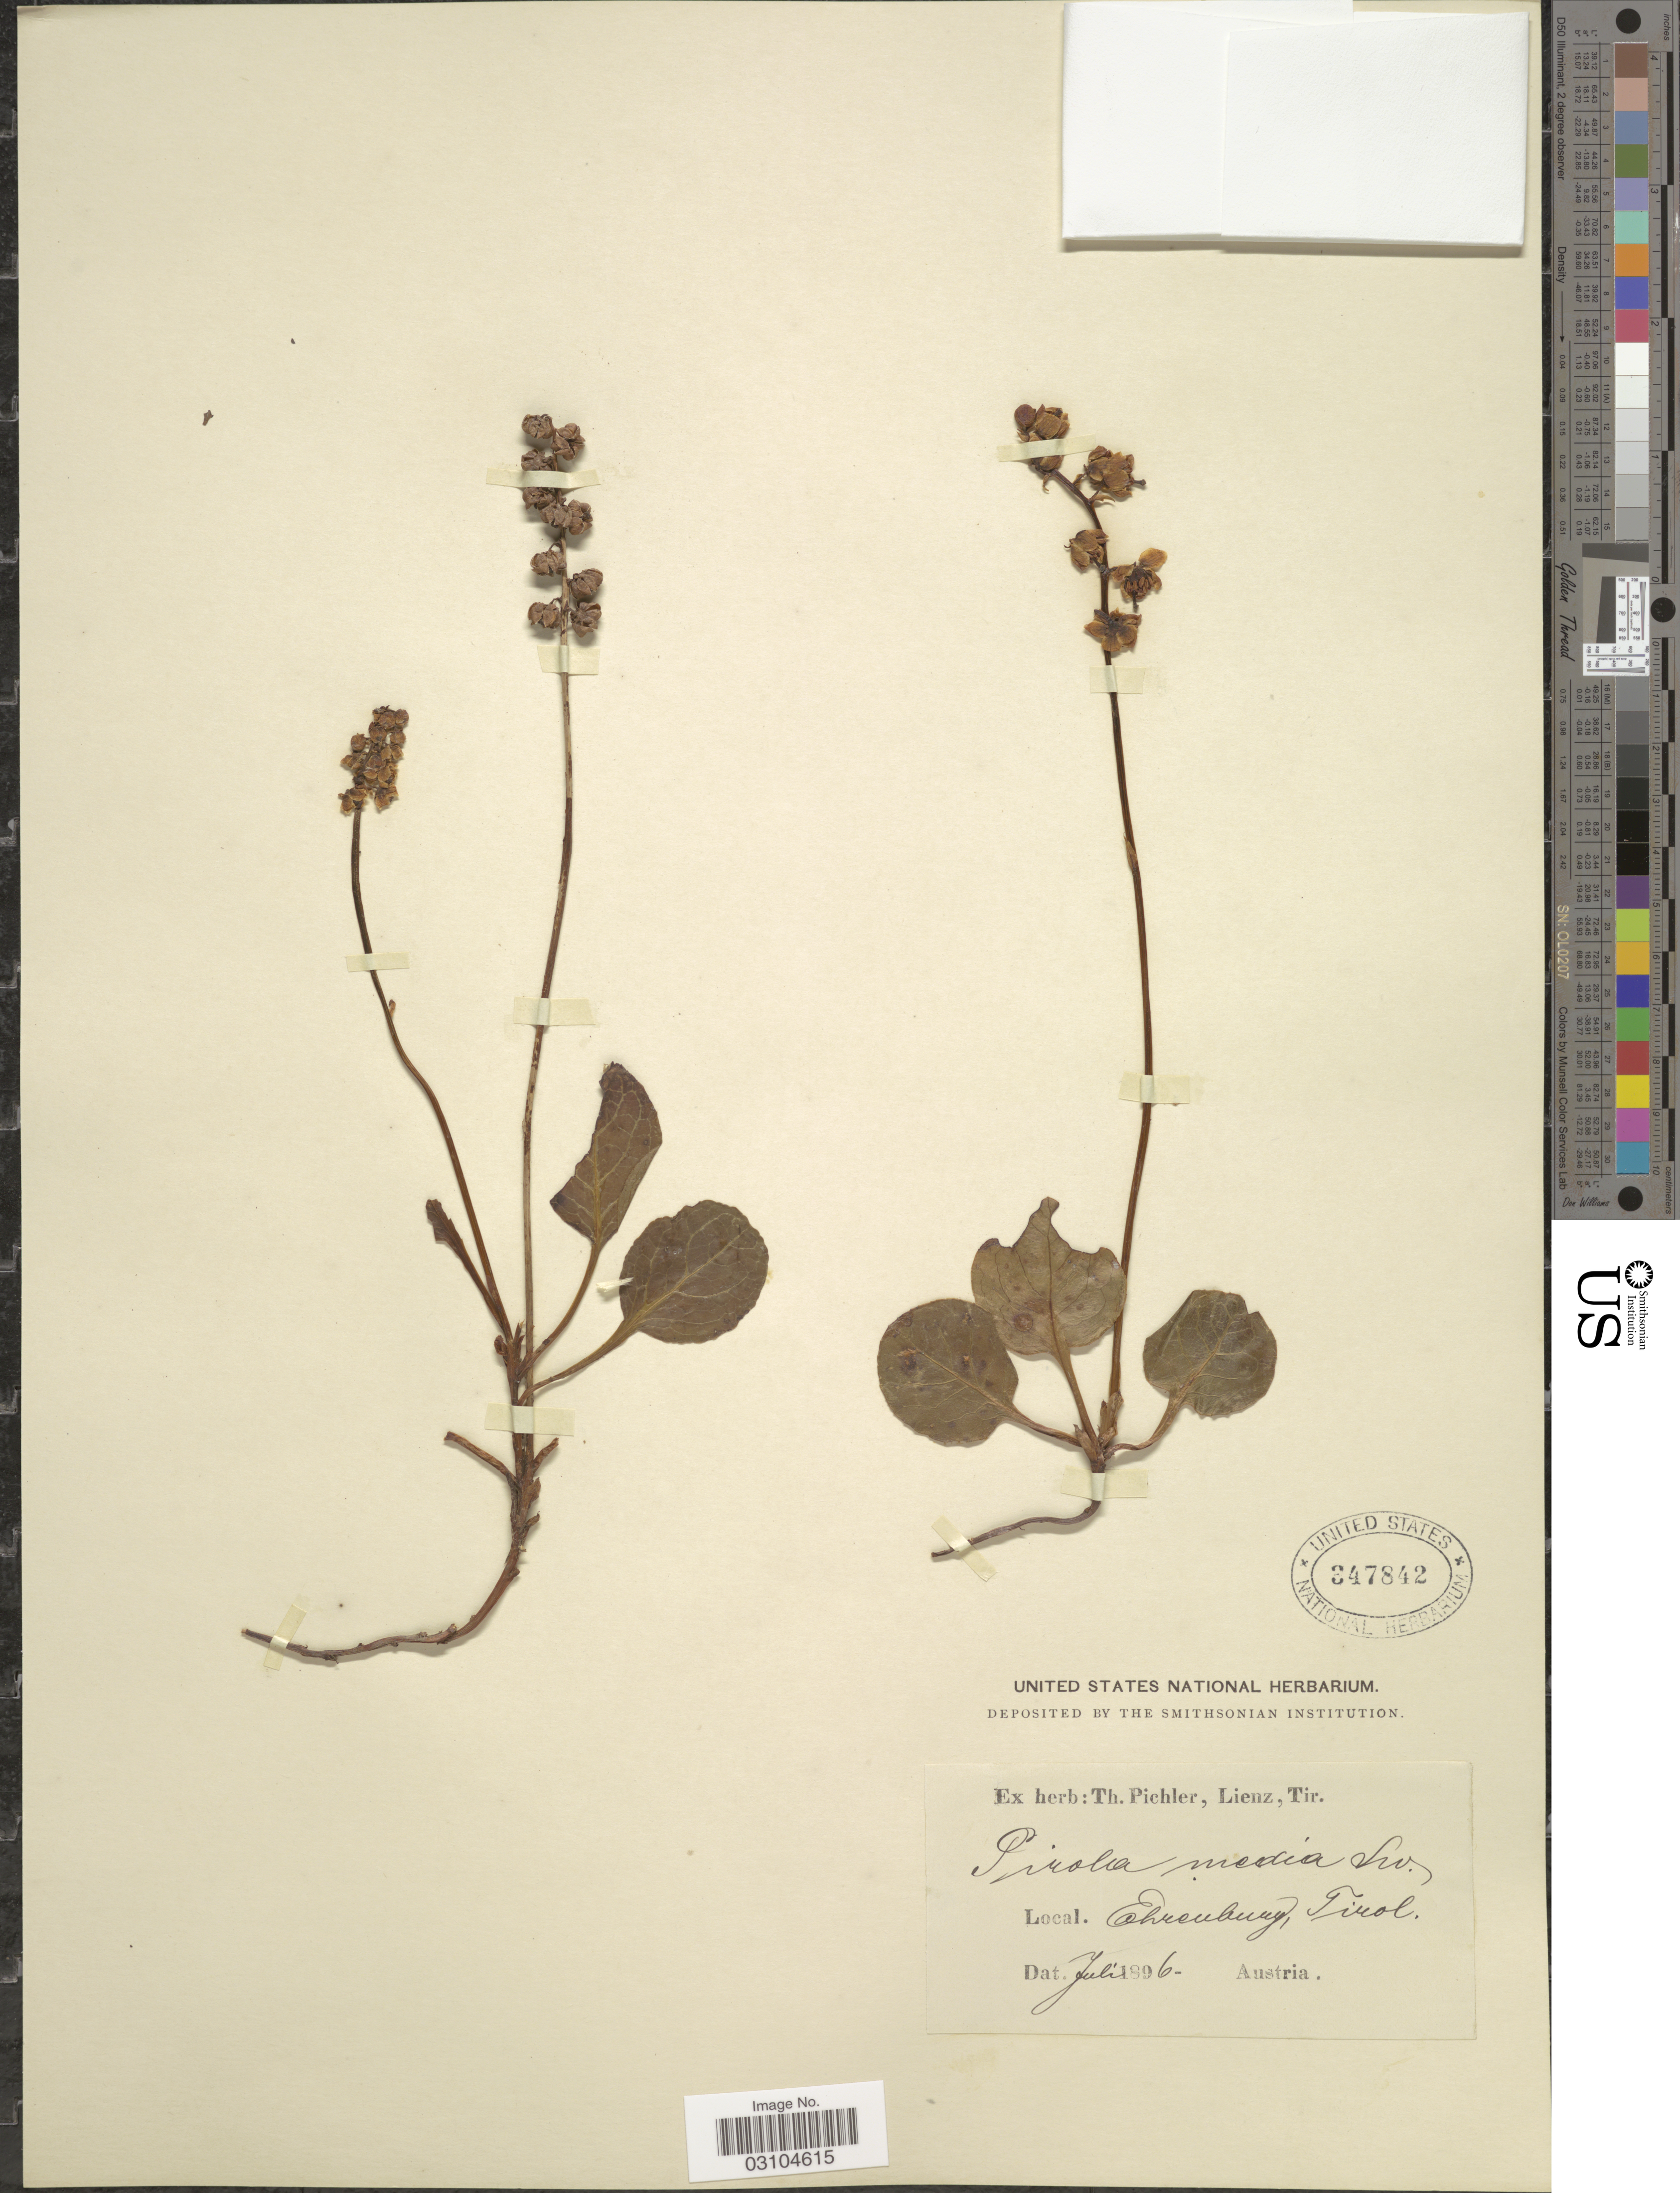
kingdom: Plantae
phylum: Tracheophyta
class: Magnoliopsida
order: Ericales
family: Ericaceae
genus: Pyrola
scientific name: Pyrola media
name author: Sw.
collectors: ex herb. T. Pichler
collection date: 1896-07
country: Austria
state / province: Tirol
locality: Ehrenburg.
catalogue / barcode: US 347842